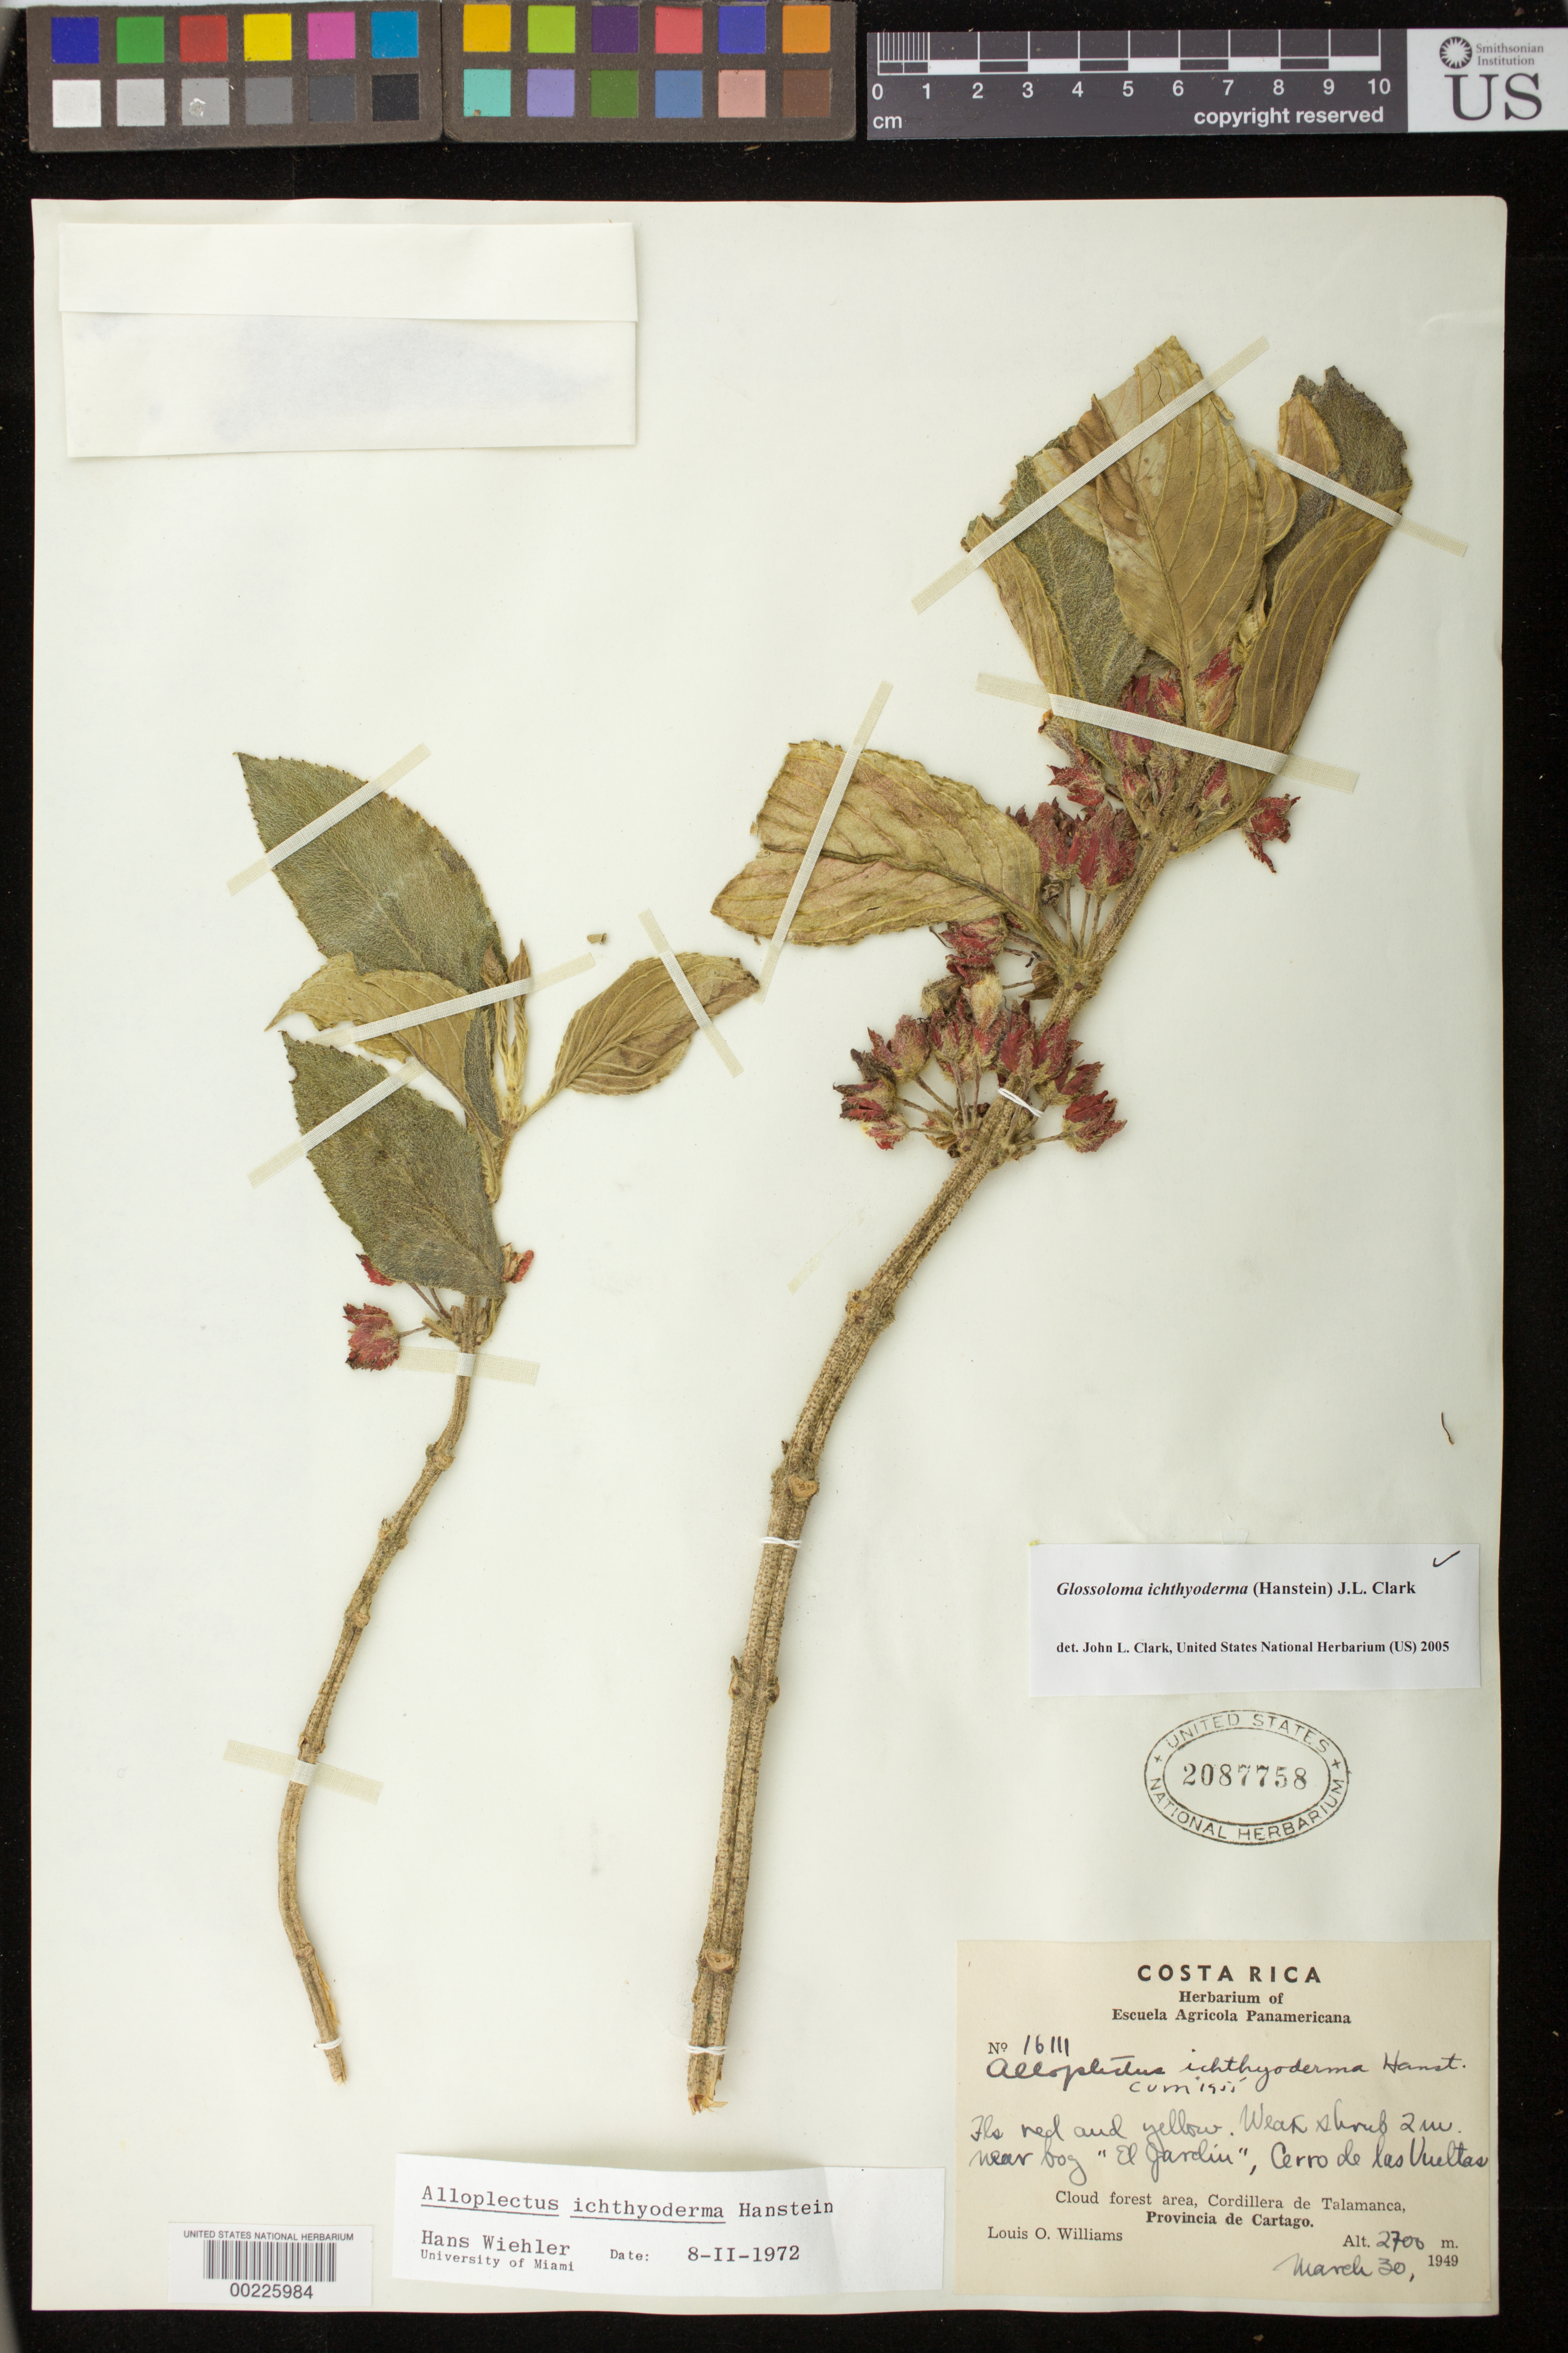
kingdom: Plantae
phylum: Tracheophyta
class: Magnoliopsida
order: Lamiales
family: Gesneriaceae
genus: Glossoloma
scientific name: Glossoloma ichthyoderma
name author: (Hanst.) J.L. Clark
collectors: L. O. Williams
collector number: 16111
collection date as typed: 30 Mar 1949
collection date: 1949-03-30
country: Costa Rica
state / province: Cartago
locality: Cordillera de Talamanca, Cerro de Las Vueltas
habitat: Cloud forest area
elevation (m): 2700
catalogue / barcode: US 2087758